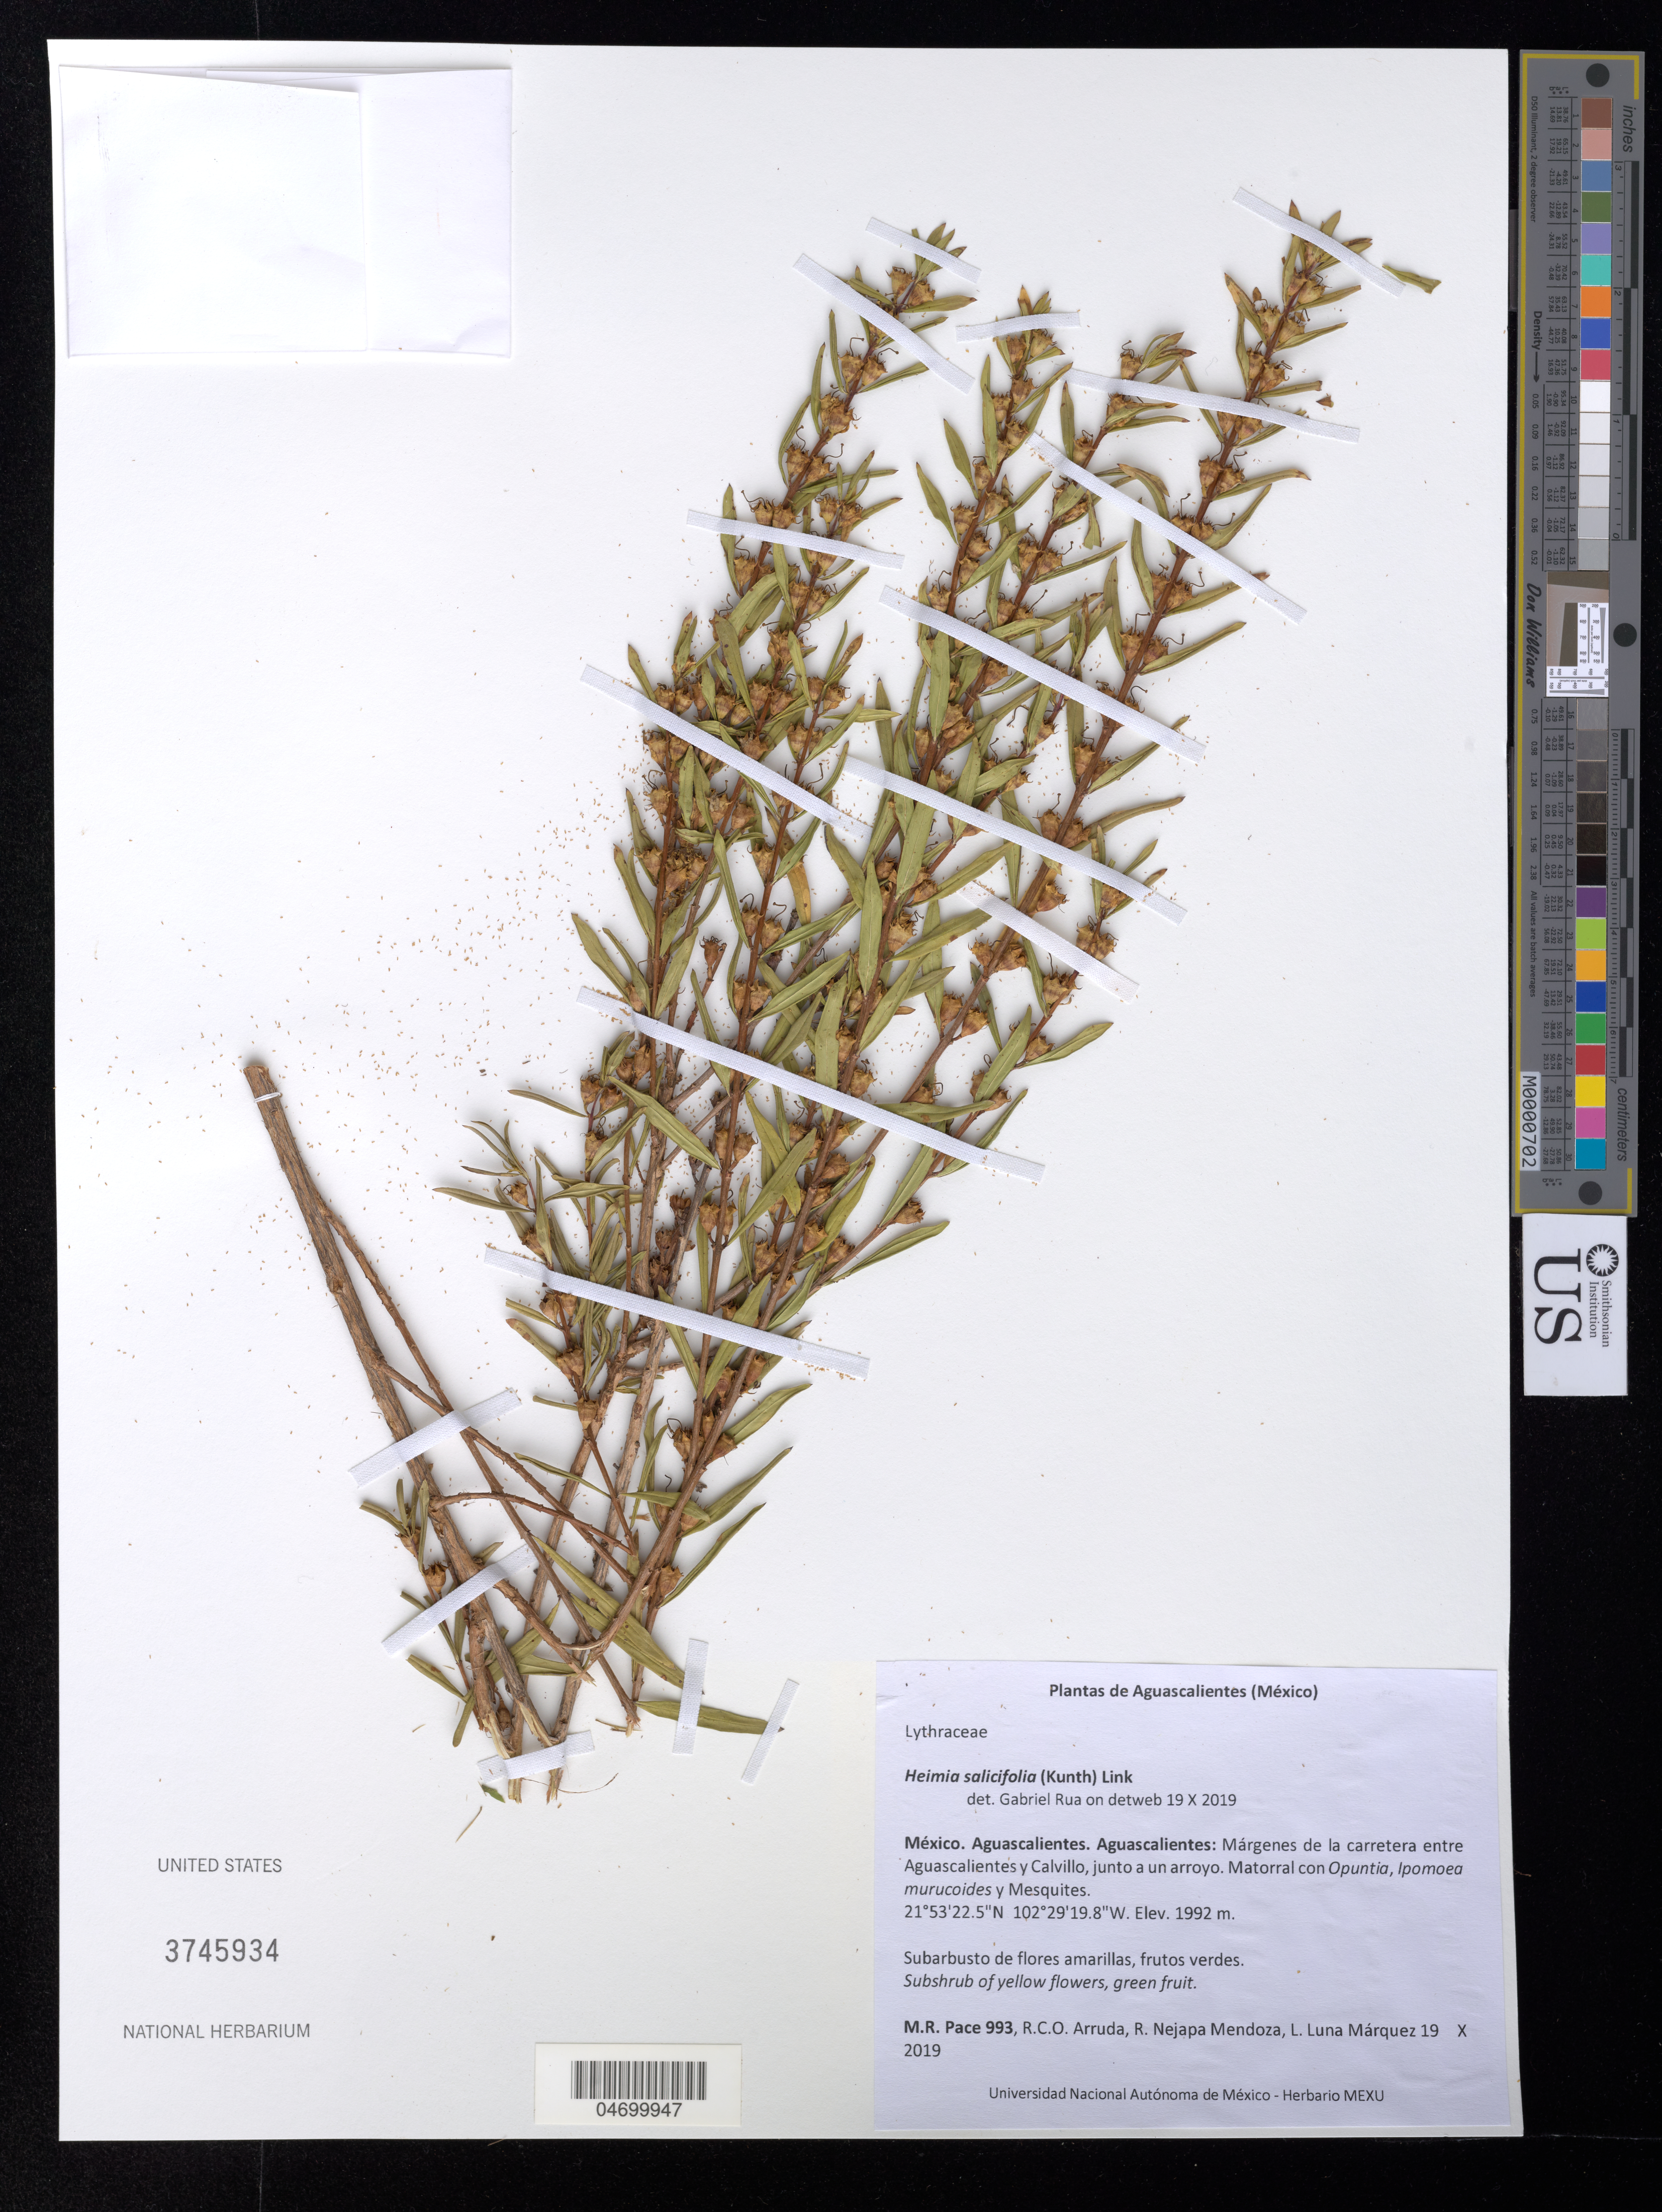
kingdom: Plantae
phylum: Tracheophyta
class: Magnoliopsida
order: Myrtales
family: Lythraceae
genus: Heimia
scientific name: Heimia salicifolia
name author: Link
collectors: M. Pace, R. Arruda, R. Nejapa Mendoza & L. Luna Marquez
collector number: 993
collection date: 2019-10-19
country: Mexico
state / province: Aguascalientes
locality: Márgenes de la carretera entre Aguascalientes y Calvillo, junto a un arroyo.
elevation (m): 1992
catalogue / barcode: US 3745934